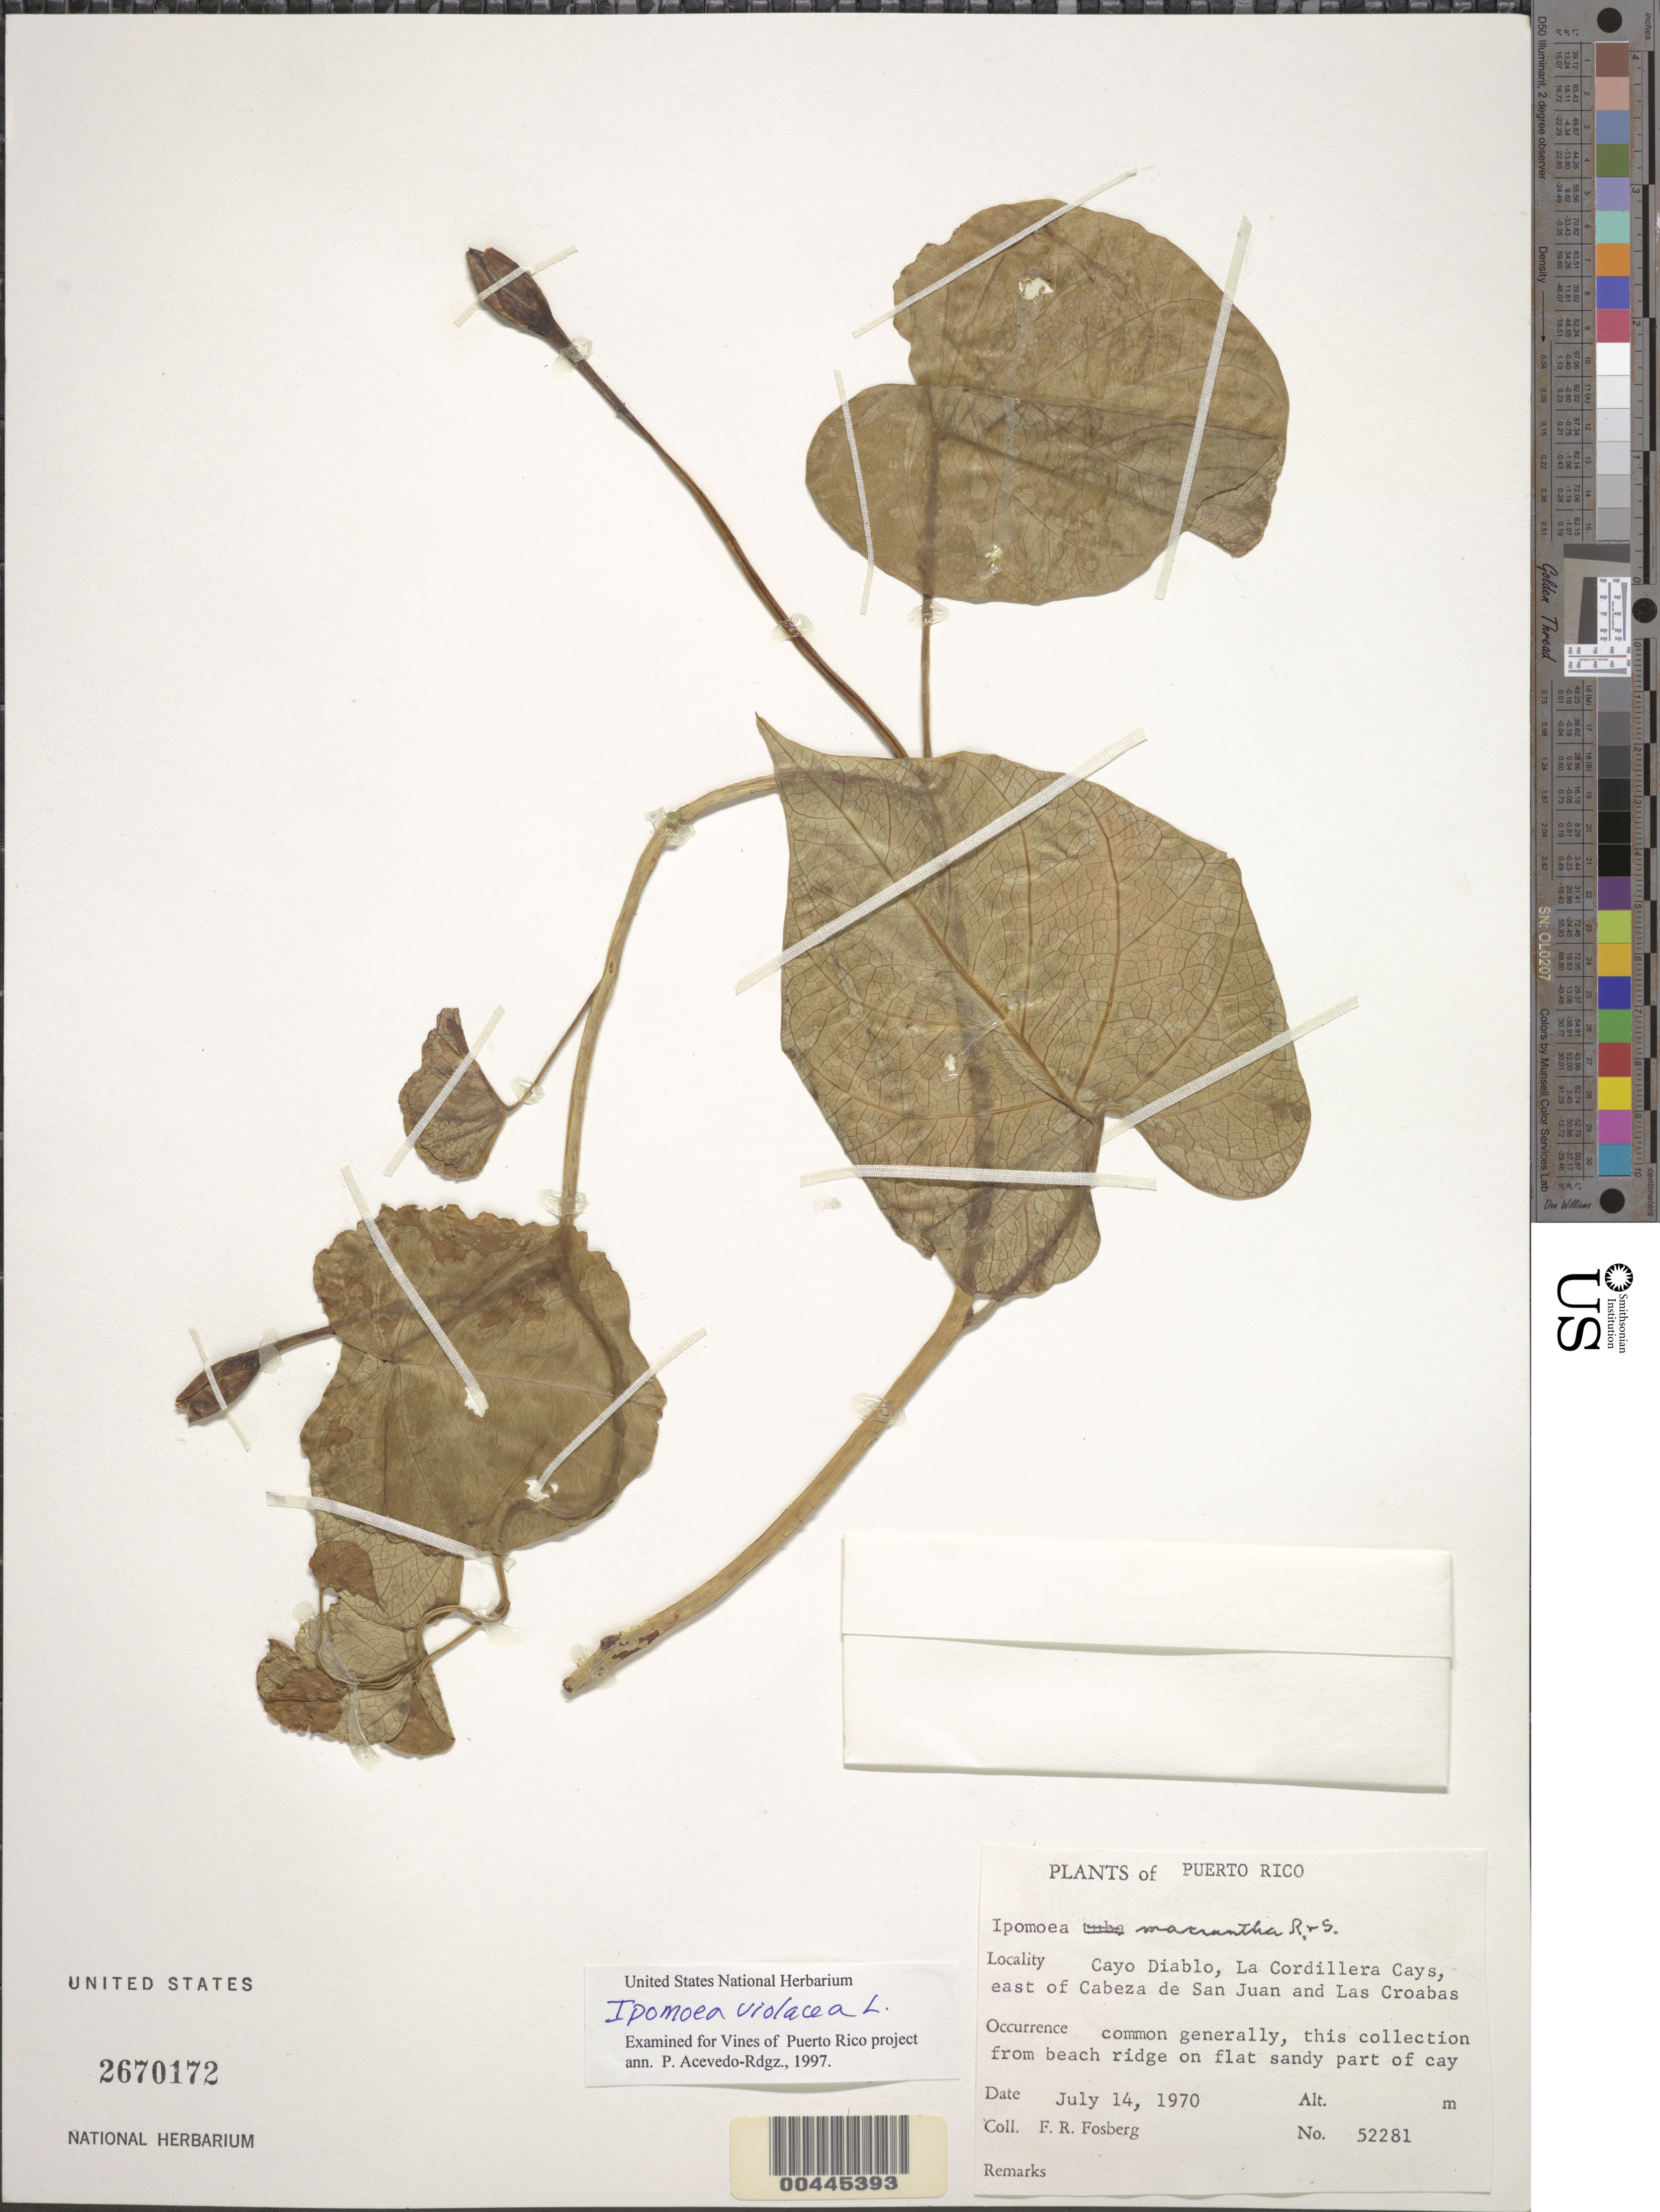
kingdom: Plantae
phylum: Tracheophyta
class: Magnoliopsida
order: Solanales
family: Convolvulaceae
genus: Ipomoea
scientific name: Ipomoea macrantha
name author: Roem. & Schult.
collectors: F. R. Fosberg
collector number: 52281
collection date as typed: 14 Jul 1970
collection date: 1970-07-14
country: Puerto Rico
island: Greater Antilles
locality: Cayo Diablo, La Cordillera Cays, E of Cabeza de San Juan and Las Croabas. On beach ridge on flat sandy part of cay.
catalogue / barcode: US 2670172